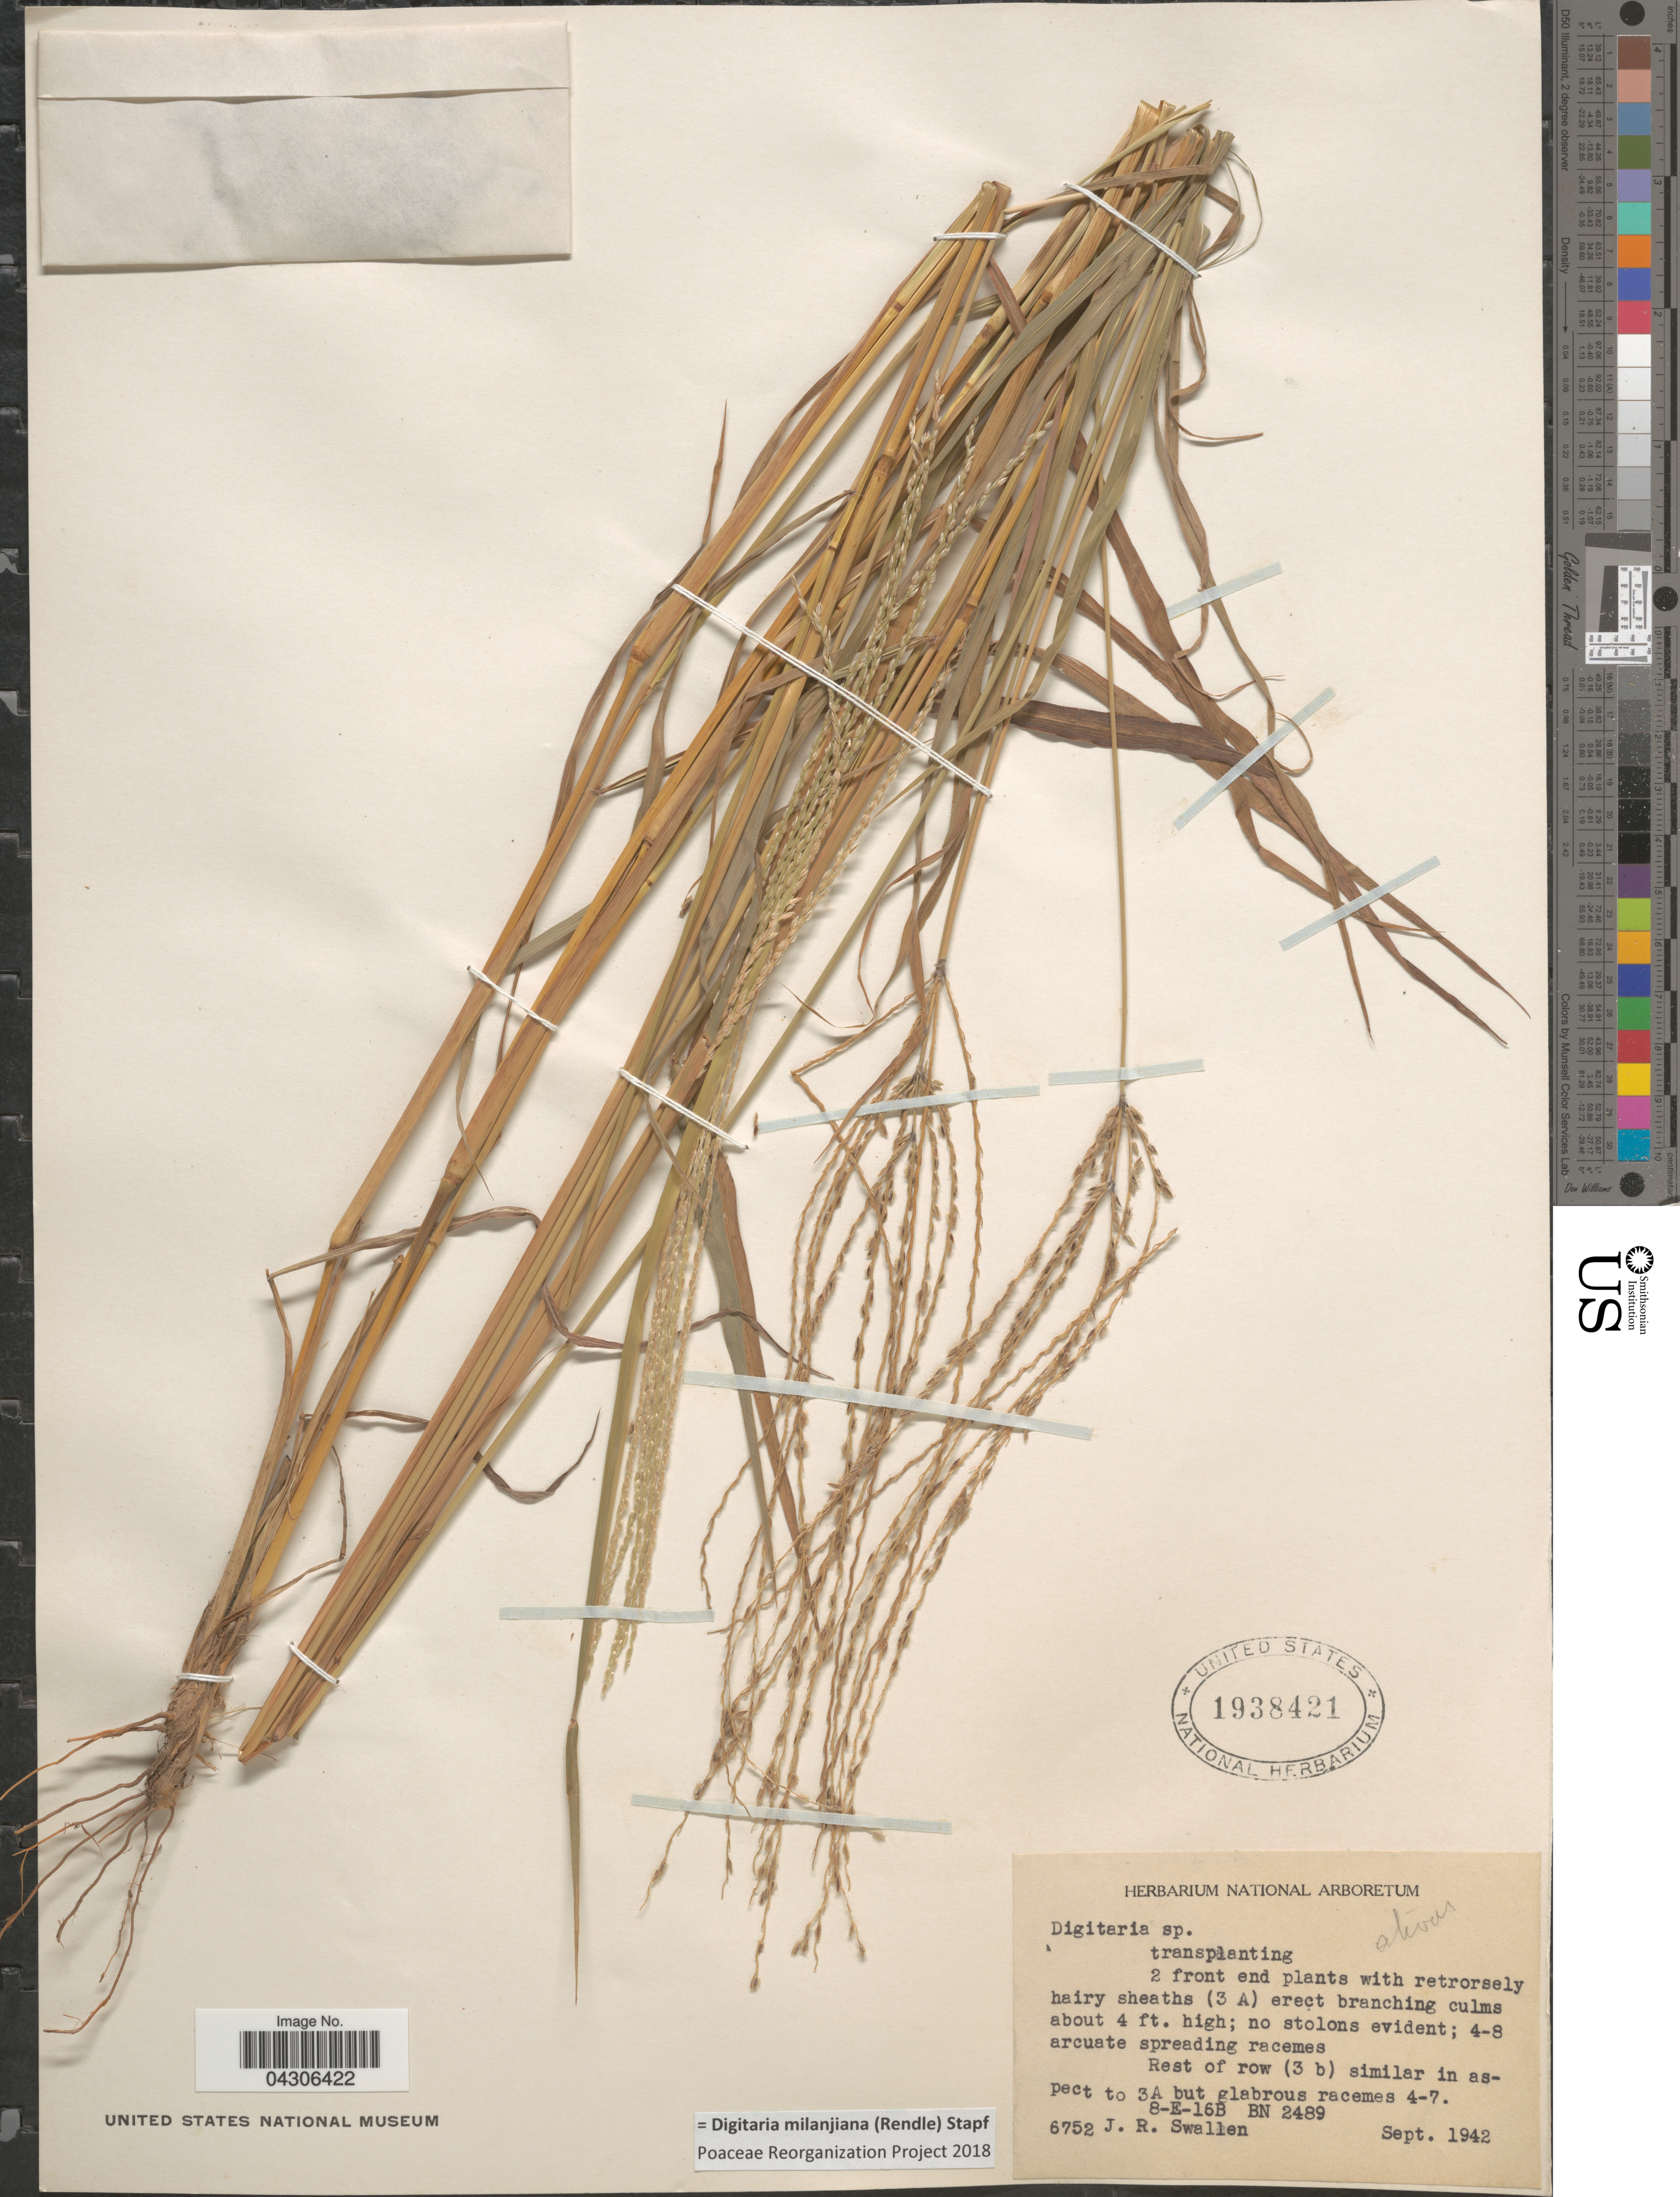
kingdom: Plantae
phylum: Tracheophyta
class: Liliopsida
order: Poales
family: Poaceae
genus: Digitaria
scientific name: Digitaria milanjiana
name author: (Rendle) Stapf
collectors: J. R. Swallen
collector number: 6752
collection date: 1942-09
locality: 8-E-16B BN 2489.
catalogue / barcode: US 1938421